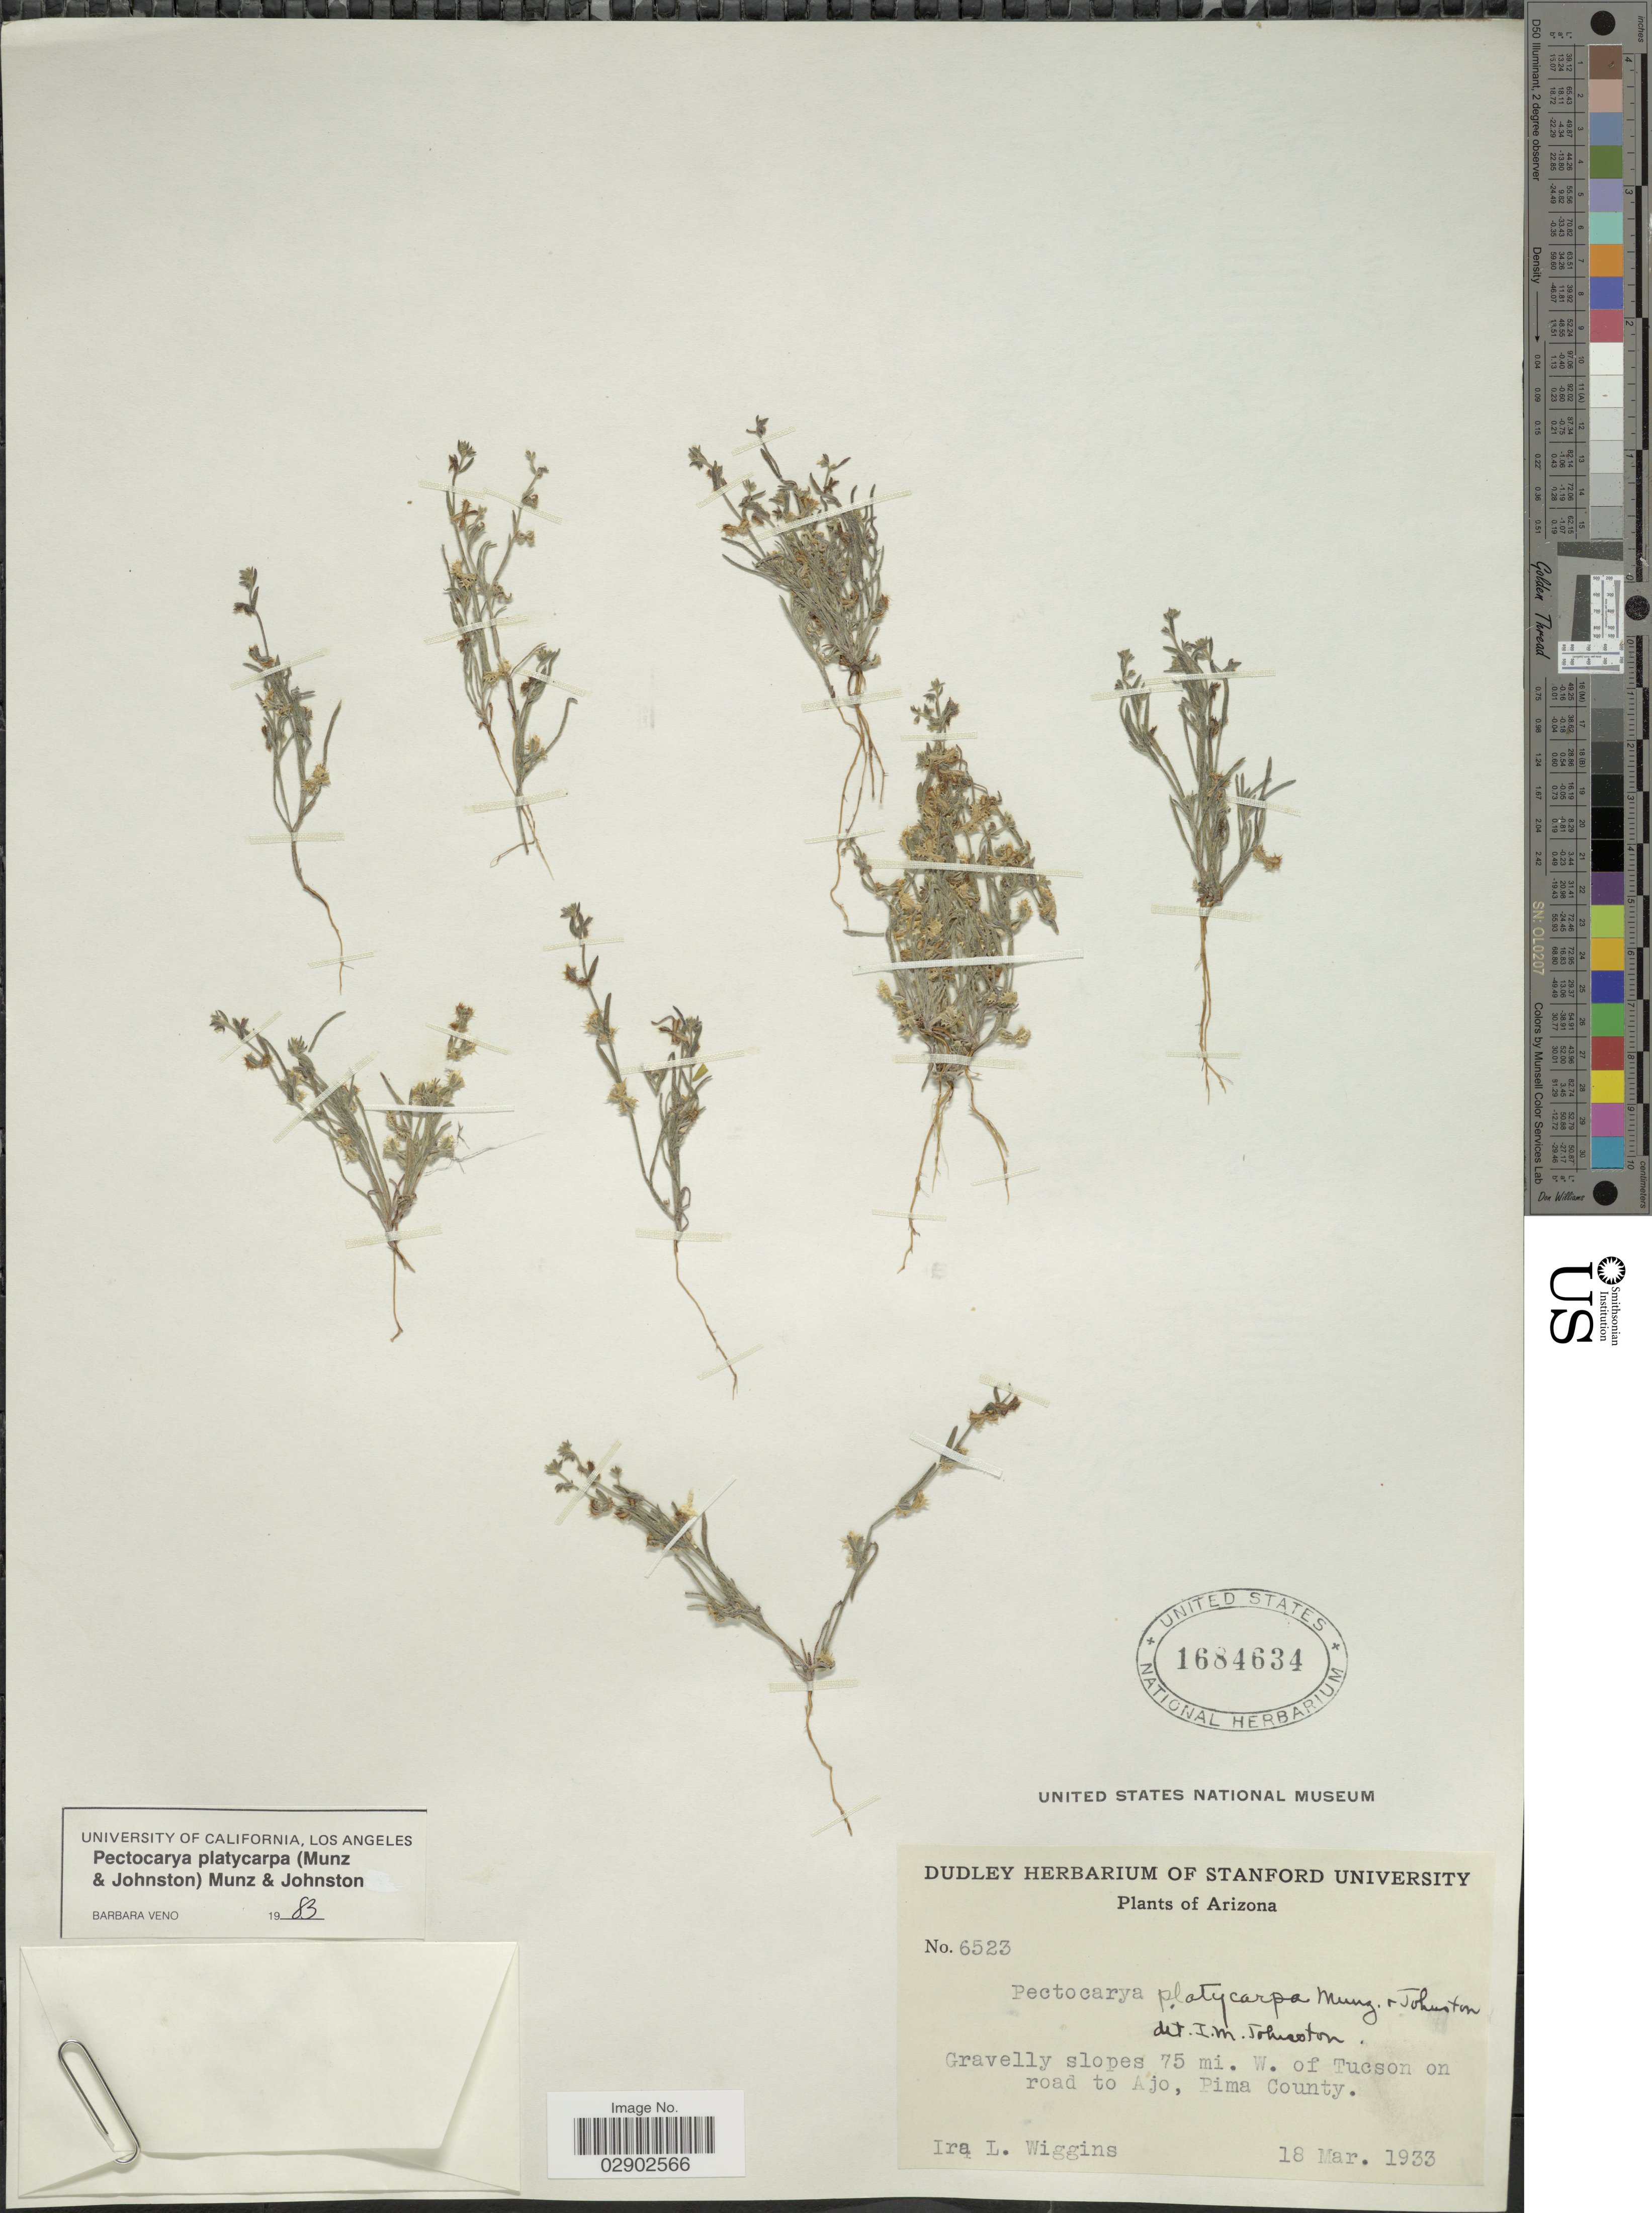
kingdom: Plantae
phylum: Tracheophyta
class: Magnoliopsida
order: Boraginales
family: Boraginaceae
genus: Pectocarya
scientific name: Pectocarya linearis var. platycarpa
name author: (Munz & I.M. Johnst.) Cronq.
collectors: I. L. Wiggins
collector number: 6523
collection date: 1933-03-18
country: United States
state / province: Arizona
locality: Gravelly slopes 75 mi. W. of Tucson on road to Ajo, Pima County.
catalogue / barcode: US 1684634